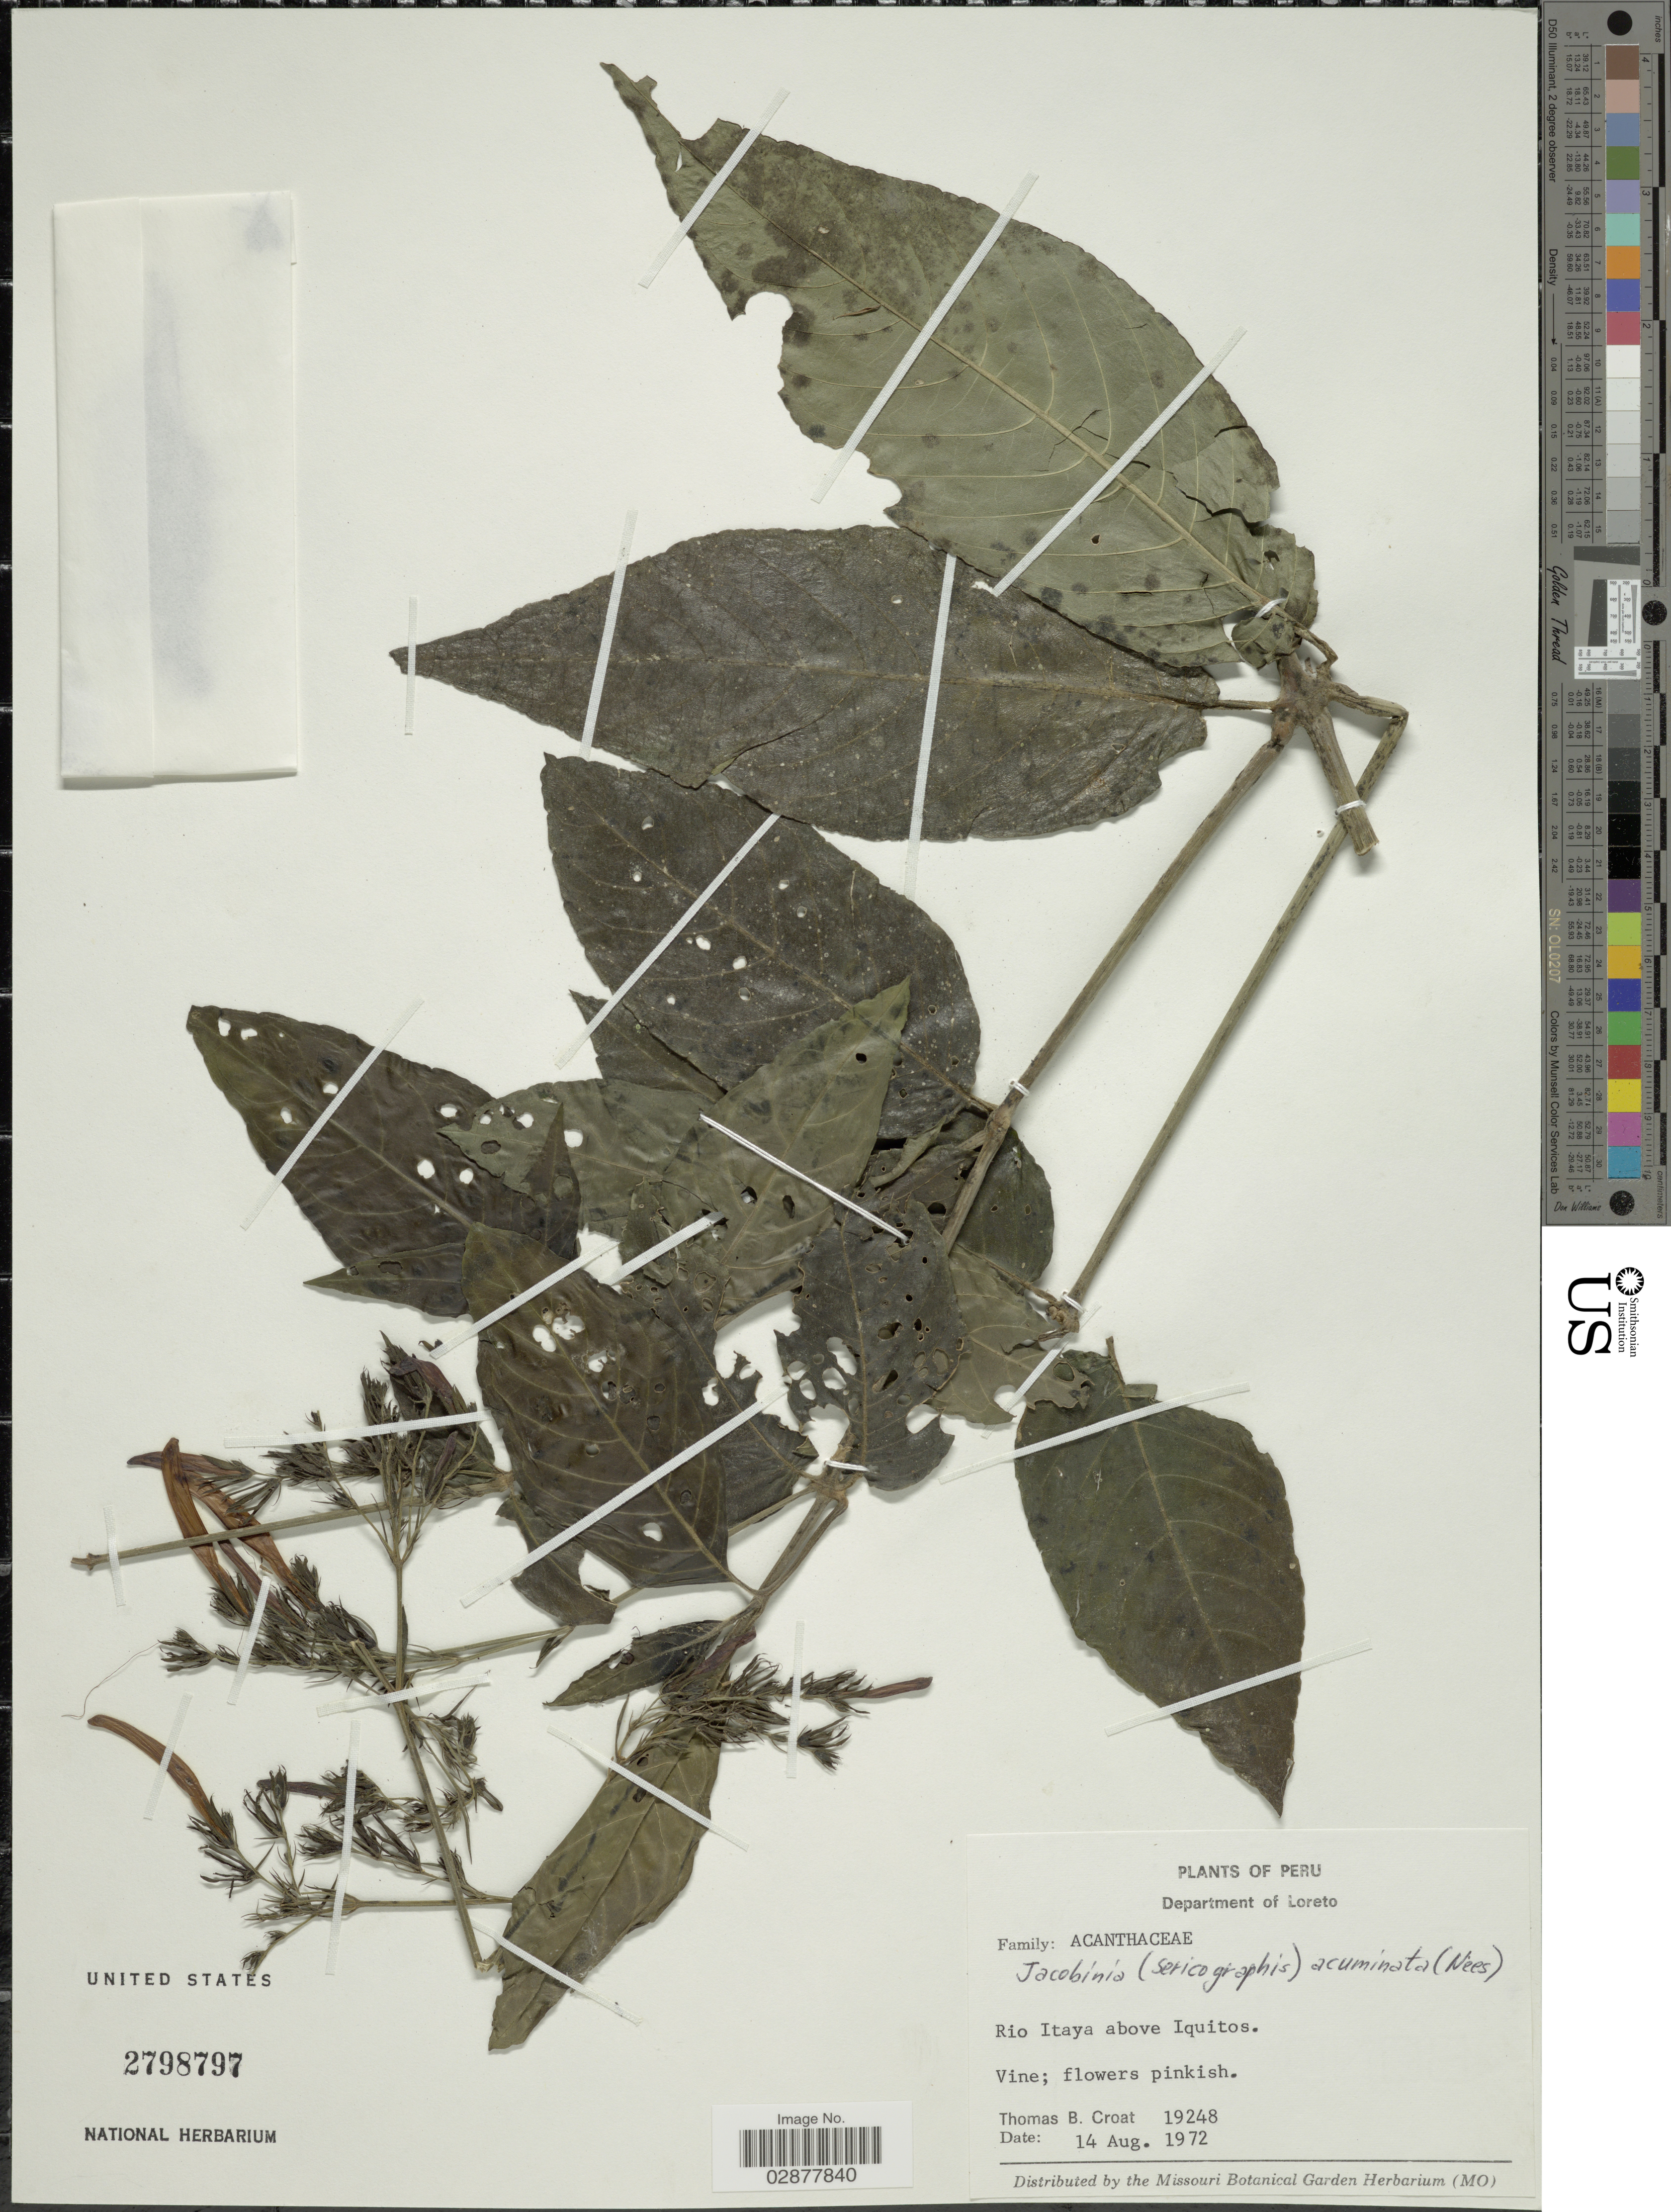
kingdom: Plantae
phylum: Tracheophyta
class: Magnoliopsida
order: Lamiales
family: Acanthaceae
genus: Justicia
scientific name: Justicia calycina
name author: (Nees) V.A.W. Graham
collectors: T. B. Croat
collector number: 19248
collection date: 1972-08-14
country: Peru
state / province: Loreto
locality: Department of Loreto. Rio Itaya above Iquitos.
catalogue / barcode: US 2798797